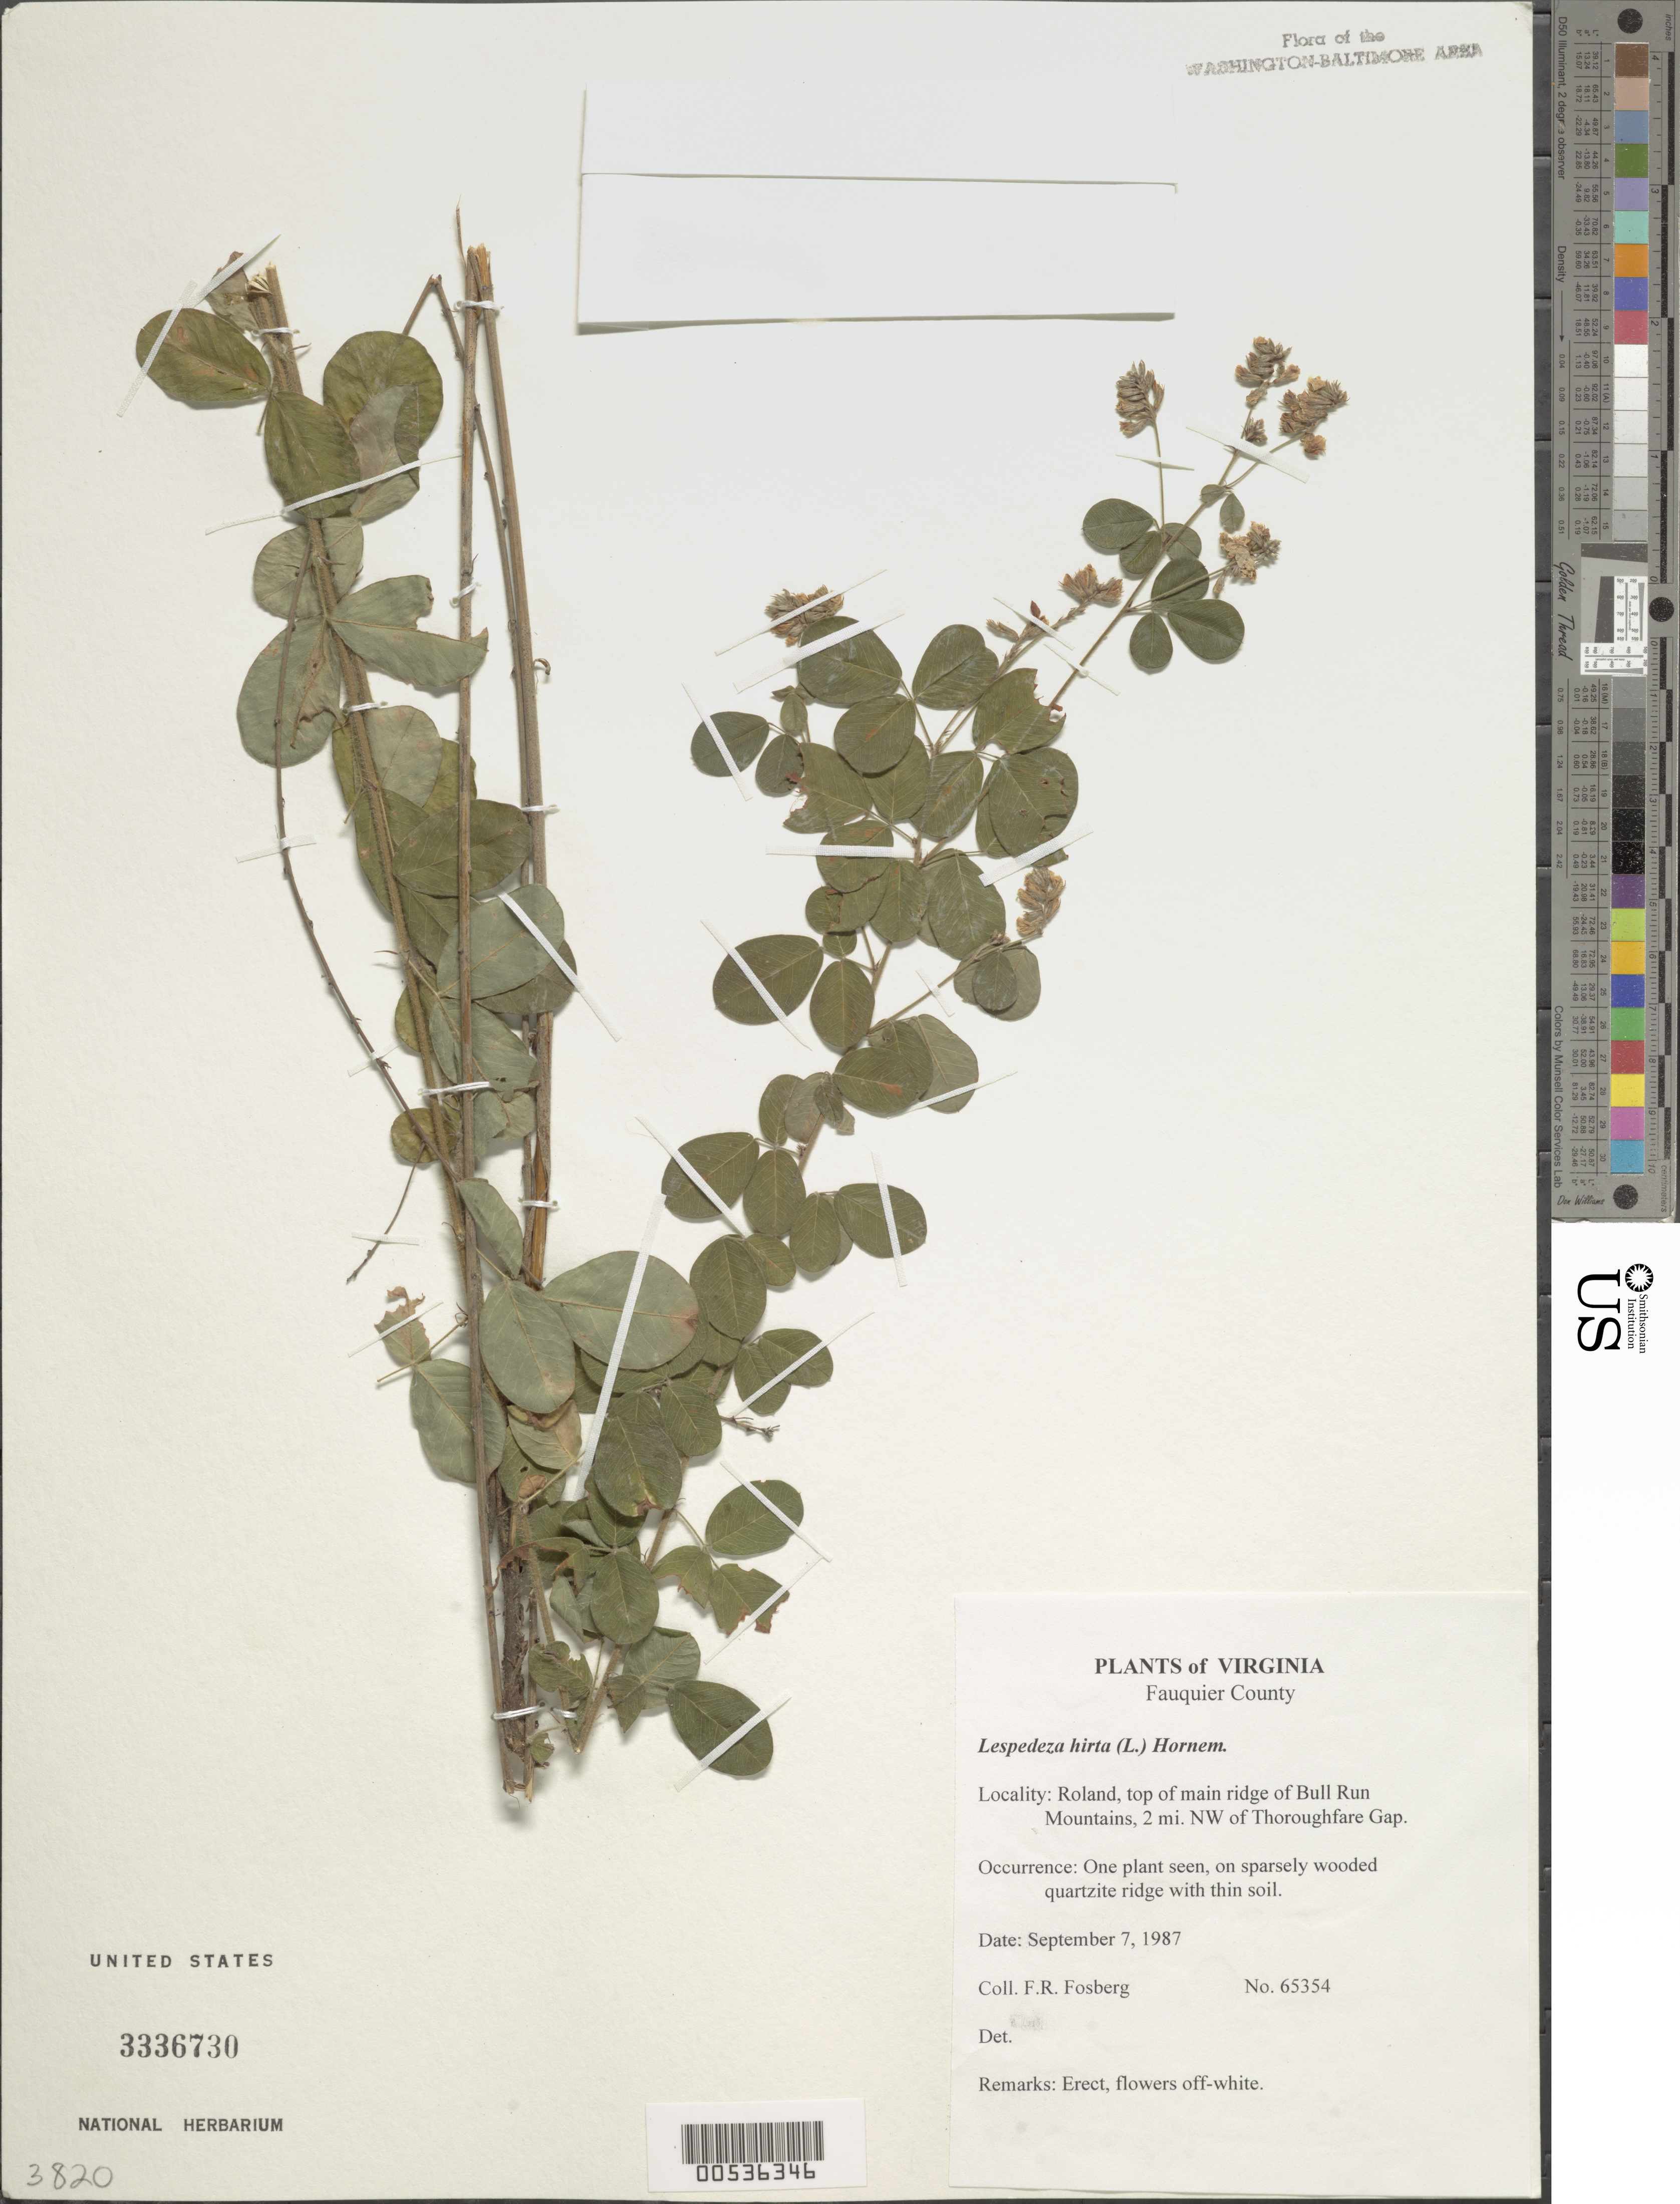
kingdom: Plantae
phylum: Tracheophyta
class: Magnoliopsida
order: Fabales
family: Fabaceae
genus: Lespedeza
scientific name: Lespedeza hirta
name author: (L.) Hornem.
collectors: F. R. Fosberg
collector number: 65354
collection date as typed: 07 Sep 1987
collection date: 1987-09-07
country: United States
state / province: Virginia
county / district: Fauquier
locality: Roland, ridge of Bull Run Mts., 2 mi. NW of Thorofare Gap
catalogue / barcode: US 3336730